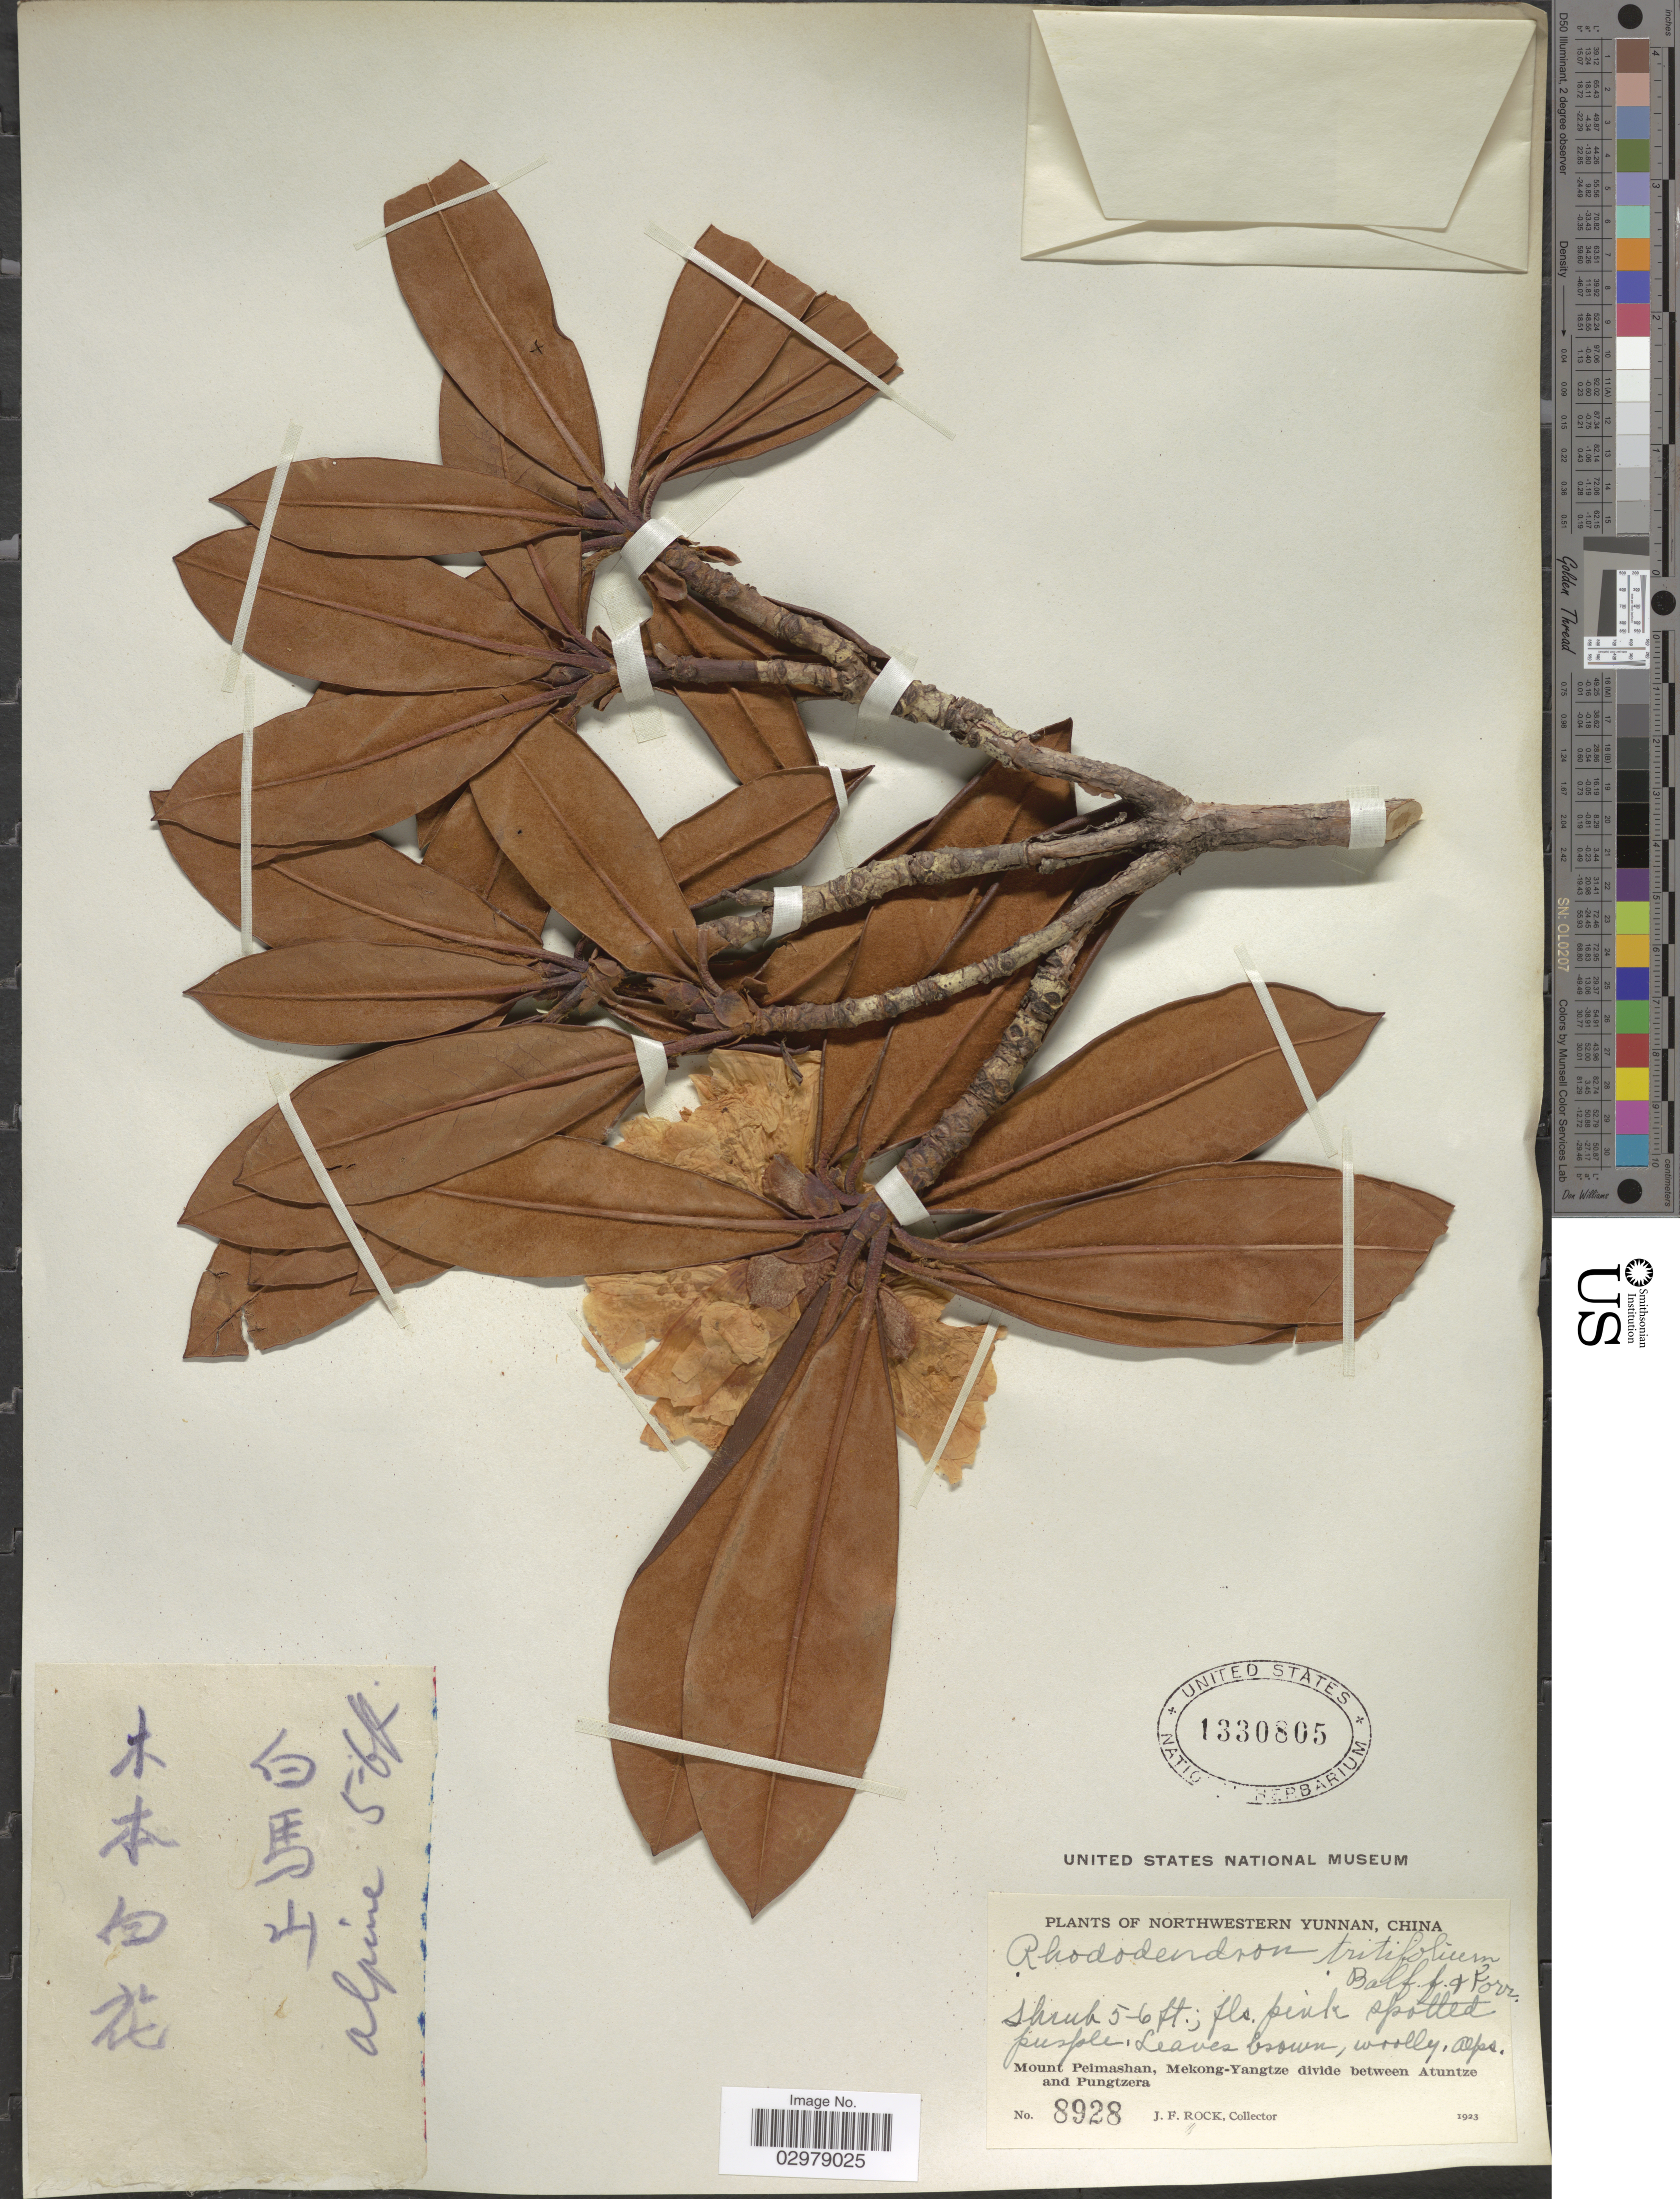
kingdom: Plantae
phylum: Tracheophyta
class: Magnoliopsida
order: Ericales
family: Ericaceae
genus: Rhododendron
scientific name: Rhododendron tritifolium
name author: Balf. f. & Forrest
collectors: J. Rock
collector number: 8928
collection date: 1923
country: China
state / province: Yunnan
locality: Northwestern Yunnan. Mount Peimashan, Mekong-Yangtze divide between Atuntze and Pungtzera.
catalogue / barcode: US 1330805